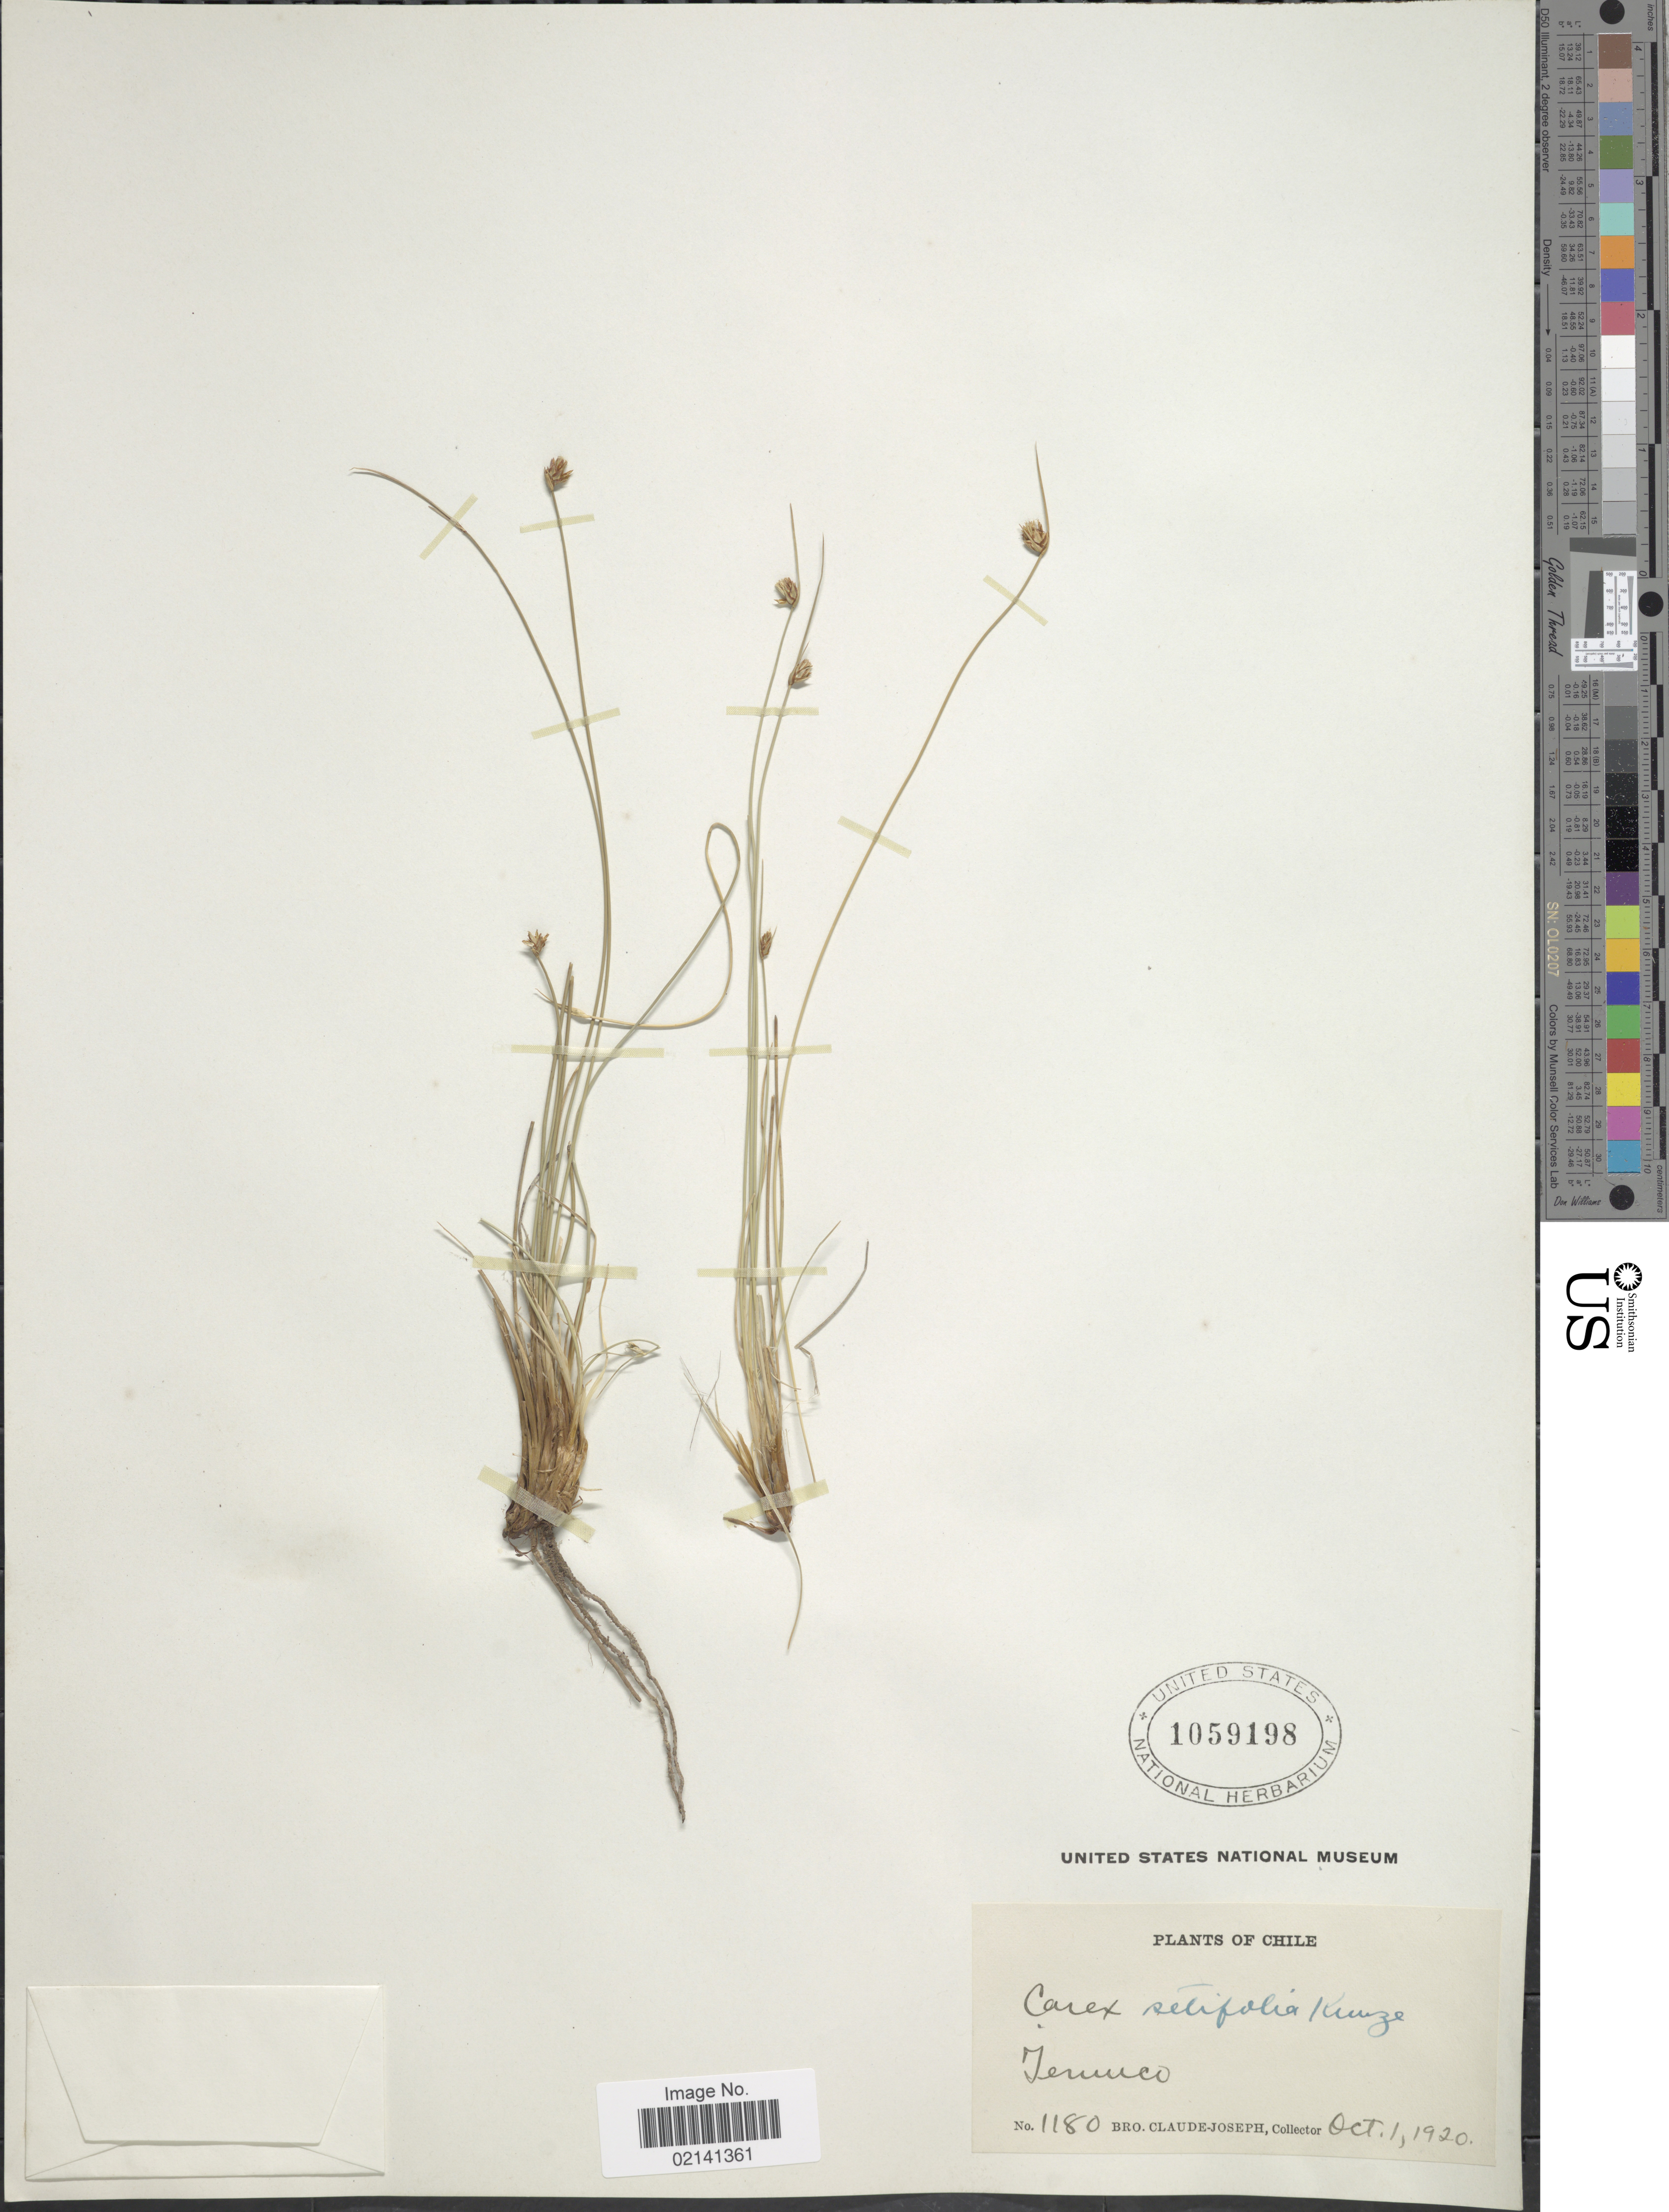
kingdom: Plantae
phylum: Tracheophyta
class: Liliopsida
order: Poales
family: Cyperaceae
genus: Carex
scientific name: Carex setifolia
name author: Kunze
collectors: Bro. Claude-Joseph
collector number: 1180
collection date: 1920-10-01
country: Chile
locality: Tenuco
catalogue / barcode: US 1059198